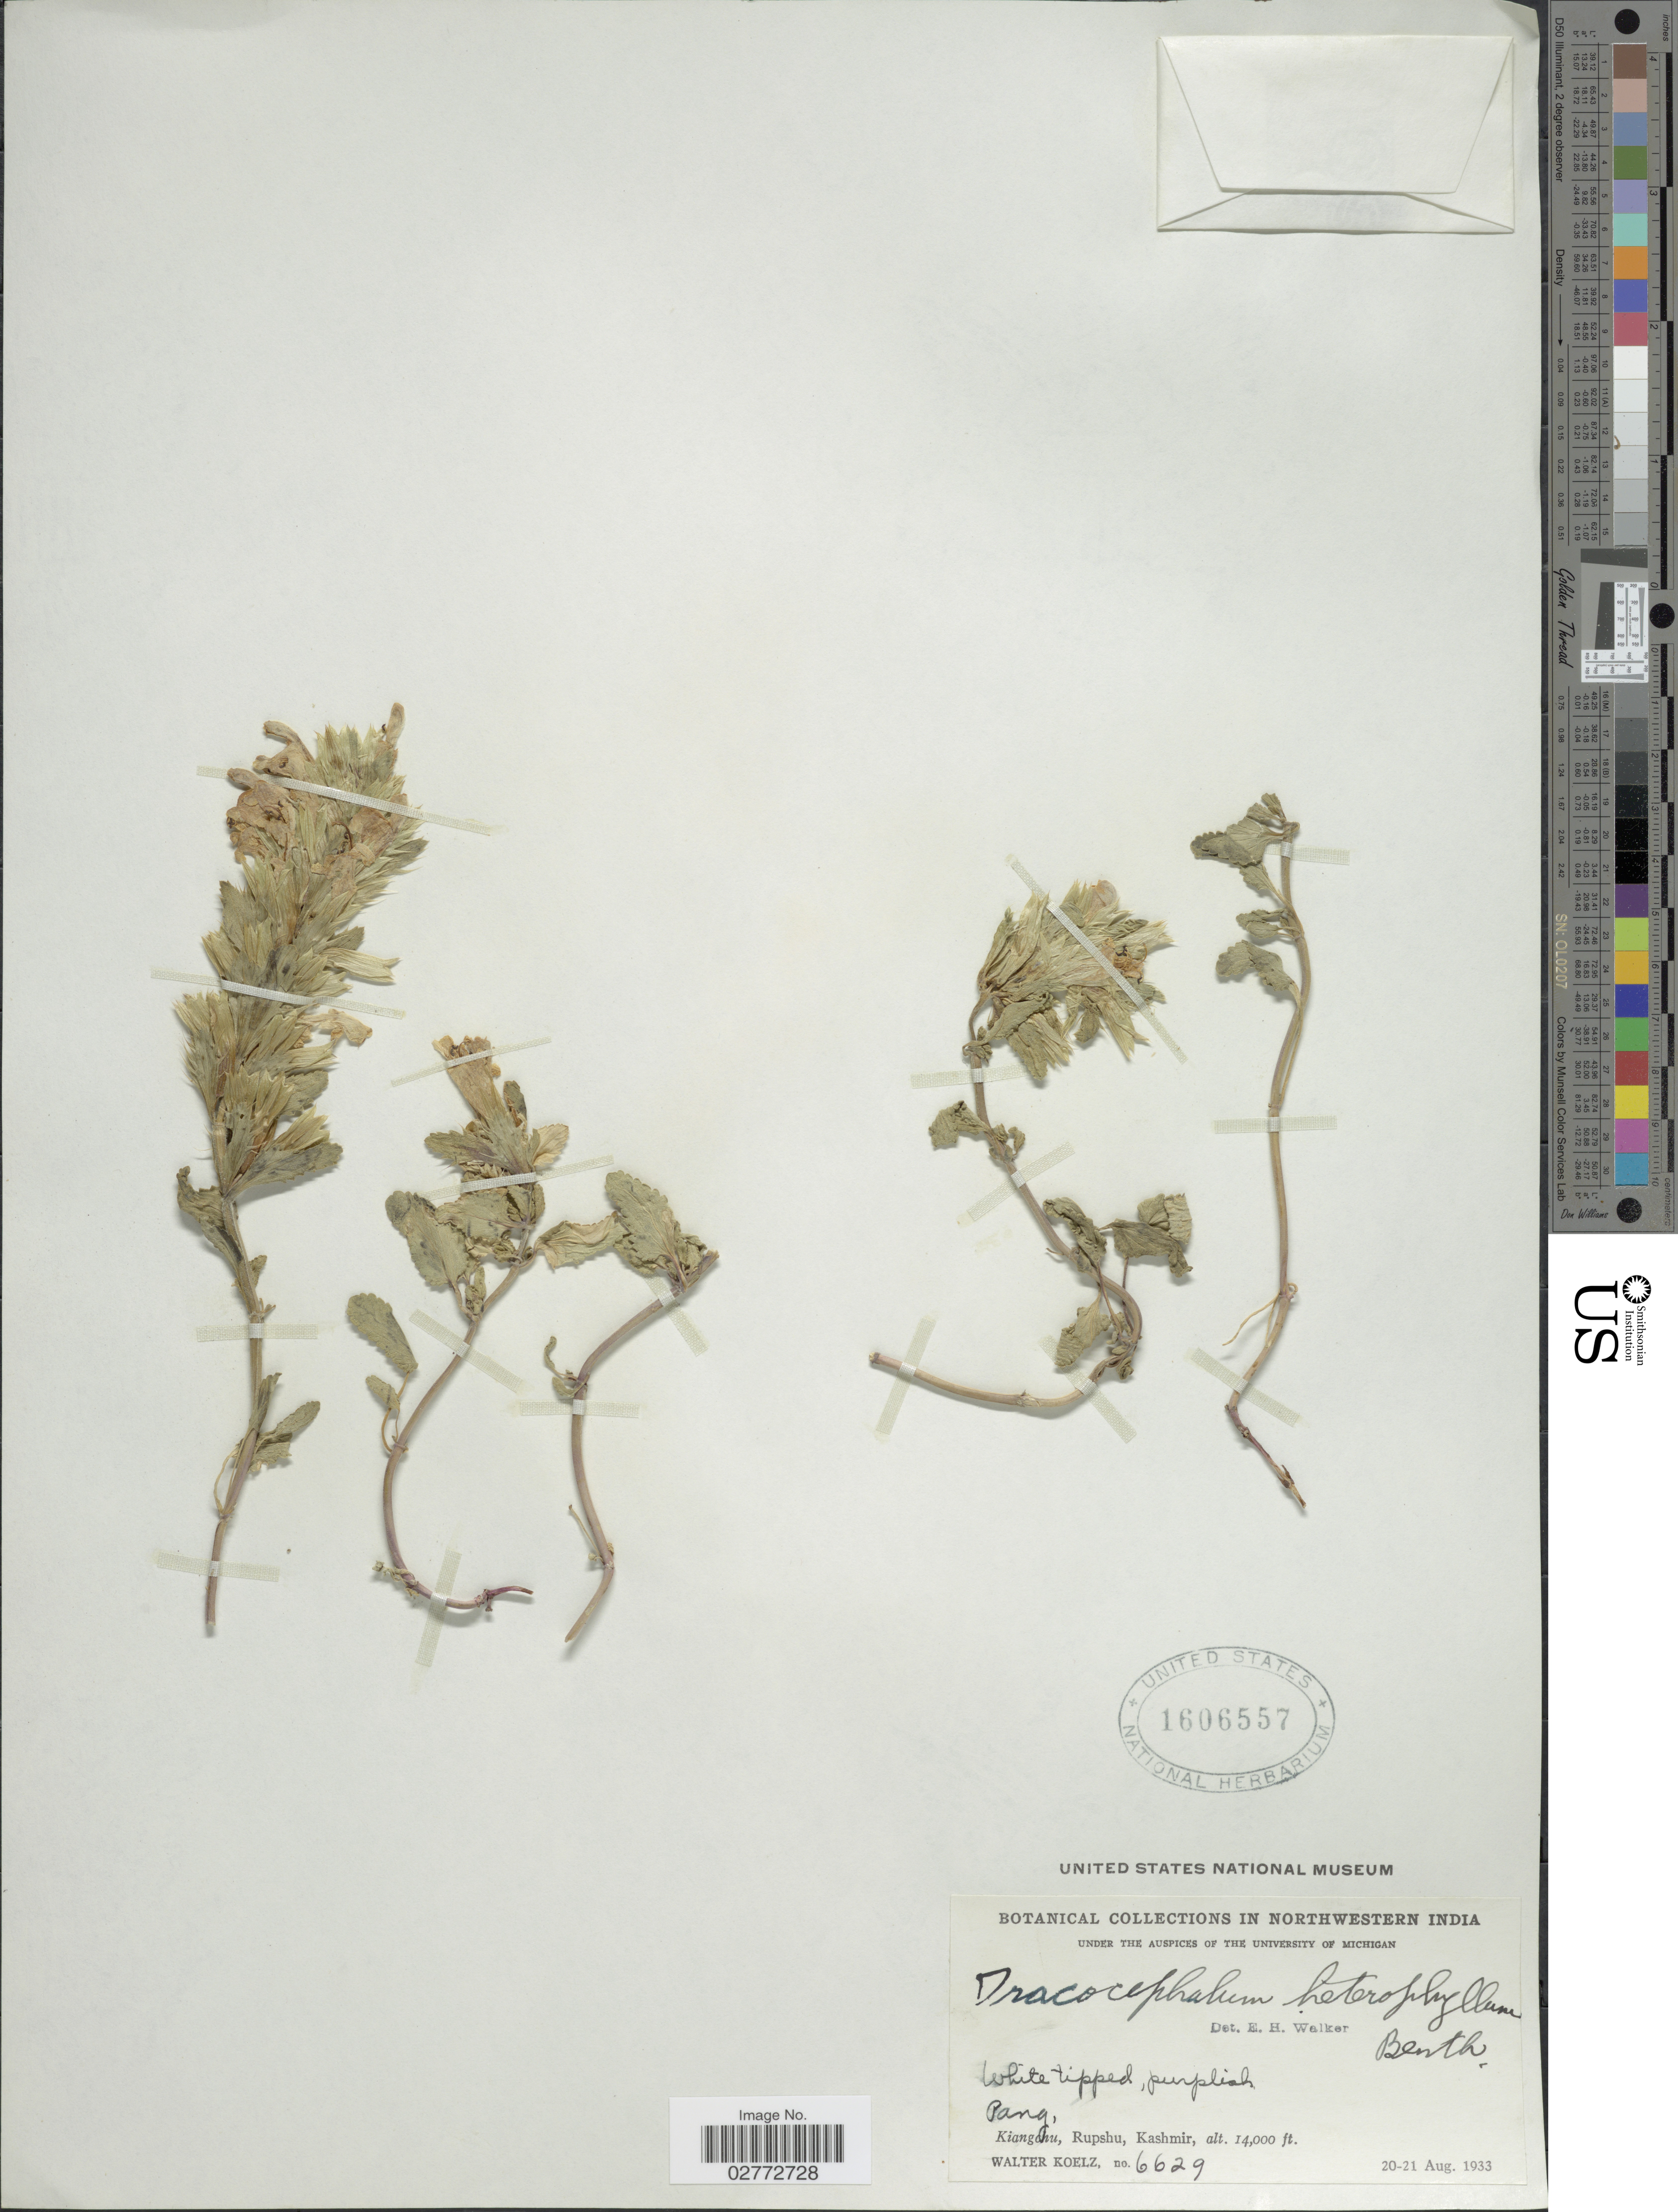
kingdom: Plantae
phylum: Tracheophyta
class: Magnoliopsida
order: Lamiales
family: Lamiaceae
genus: Dracocephalum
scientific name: Dracocephalum heterophyllum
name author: Benth.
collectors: W. N. Koelz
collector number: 6629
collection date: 1933-08-20/1933-08-21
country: India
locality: In Northwestern India. Pang, Kiangchu, Rupshu, Kashmir.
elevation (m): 4267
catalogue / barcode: US 1606557